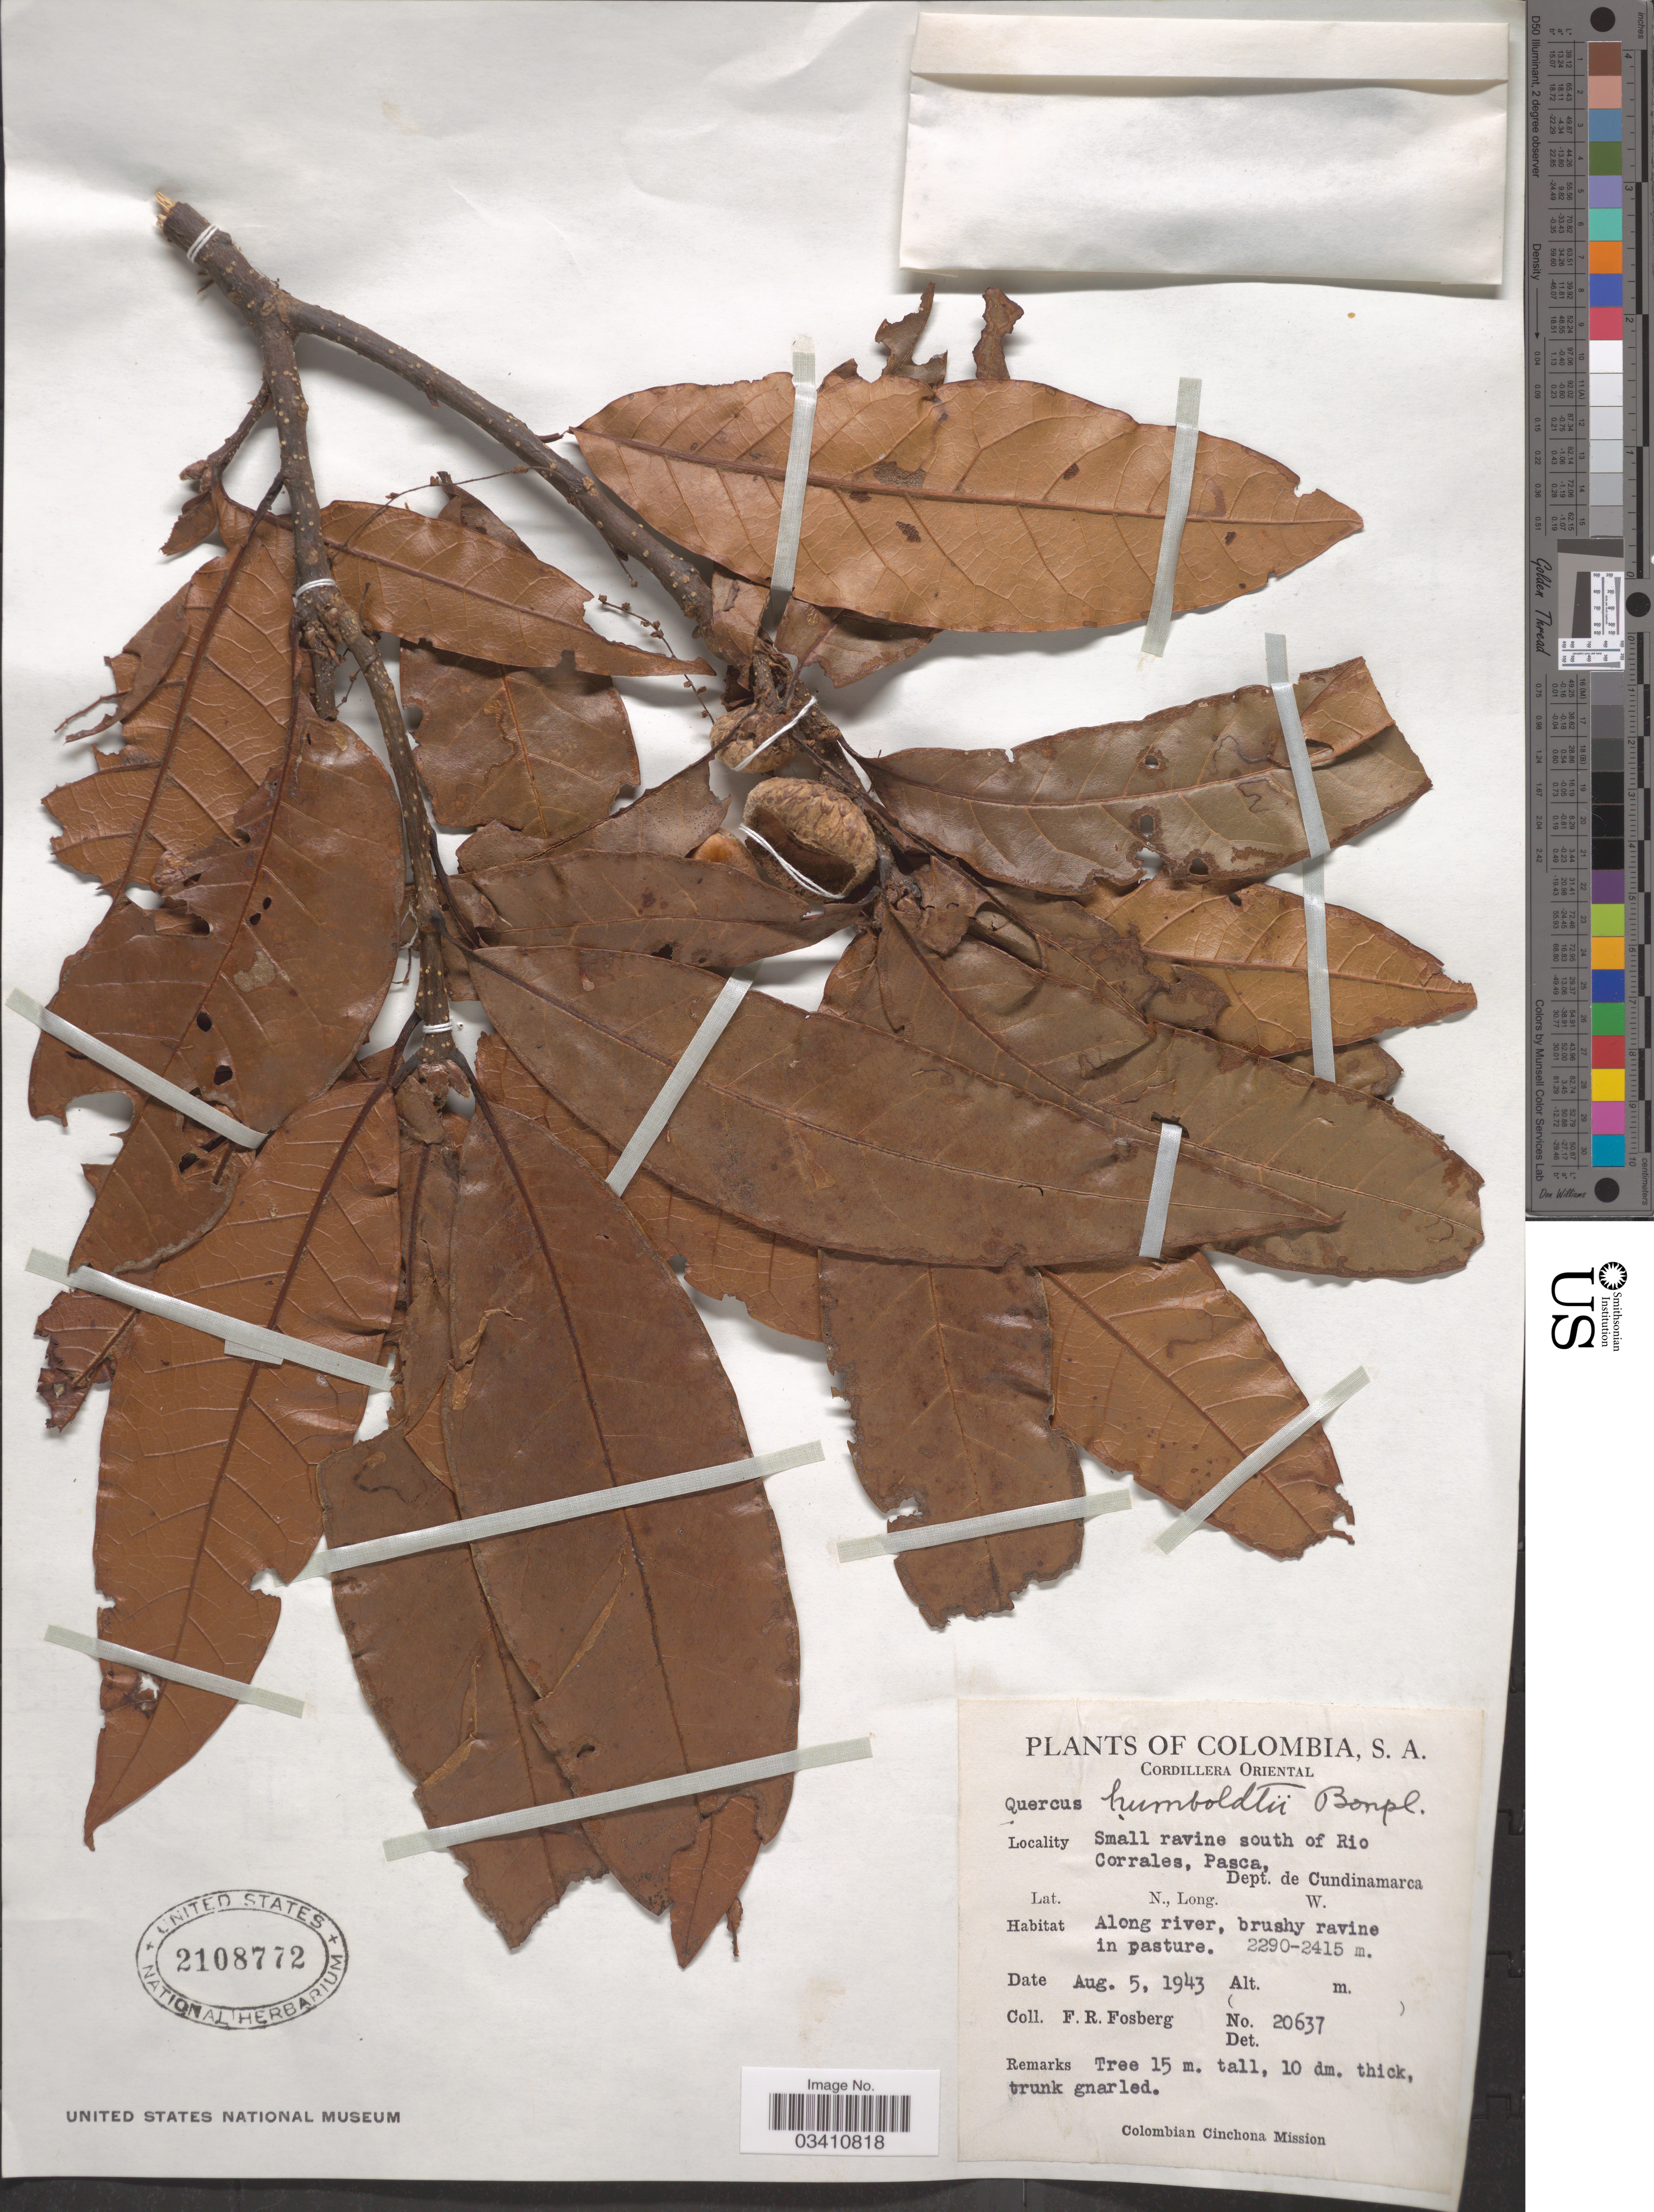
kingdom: Plantae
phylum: Tracheophyta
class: Magnoliopsida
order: Fagales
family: Fagaceae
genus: Quercus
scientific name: Quercus humboldtii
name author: Bonpl.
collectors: F. R. Fosberg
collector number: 20637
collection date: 1943-08-05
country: Colombia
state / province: Cundinamarca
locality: Cordillera Oriental. Pasca, small ravine south of Río Corrales, Pasca, Dept. de Cundinamarca.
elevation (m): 2290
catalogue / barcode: US 2108772